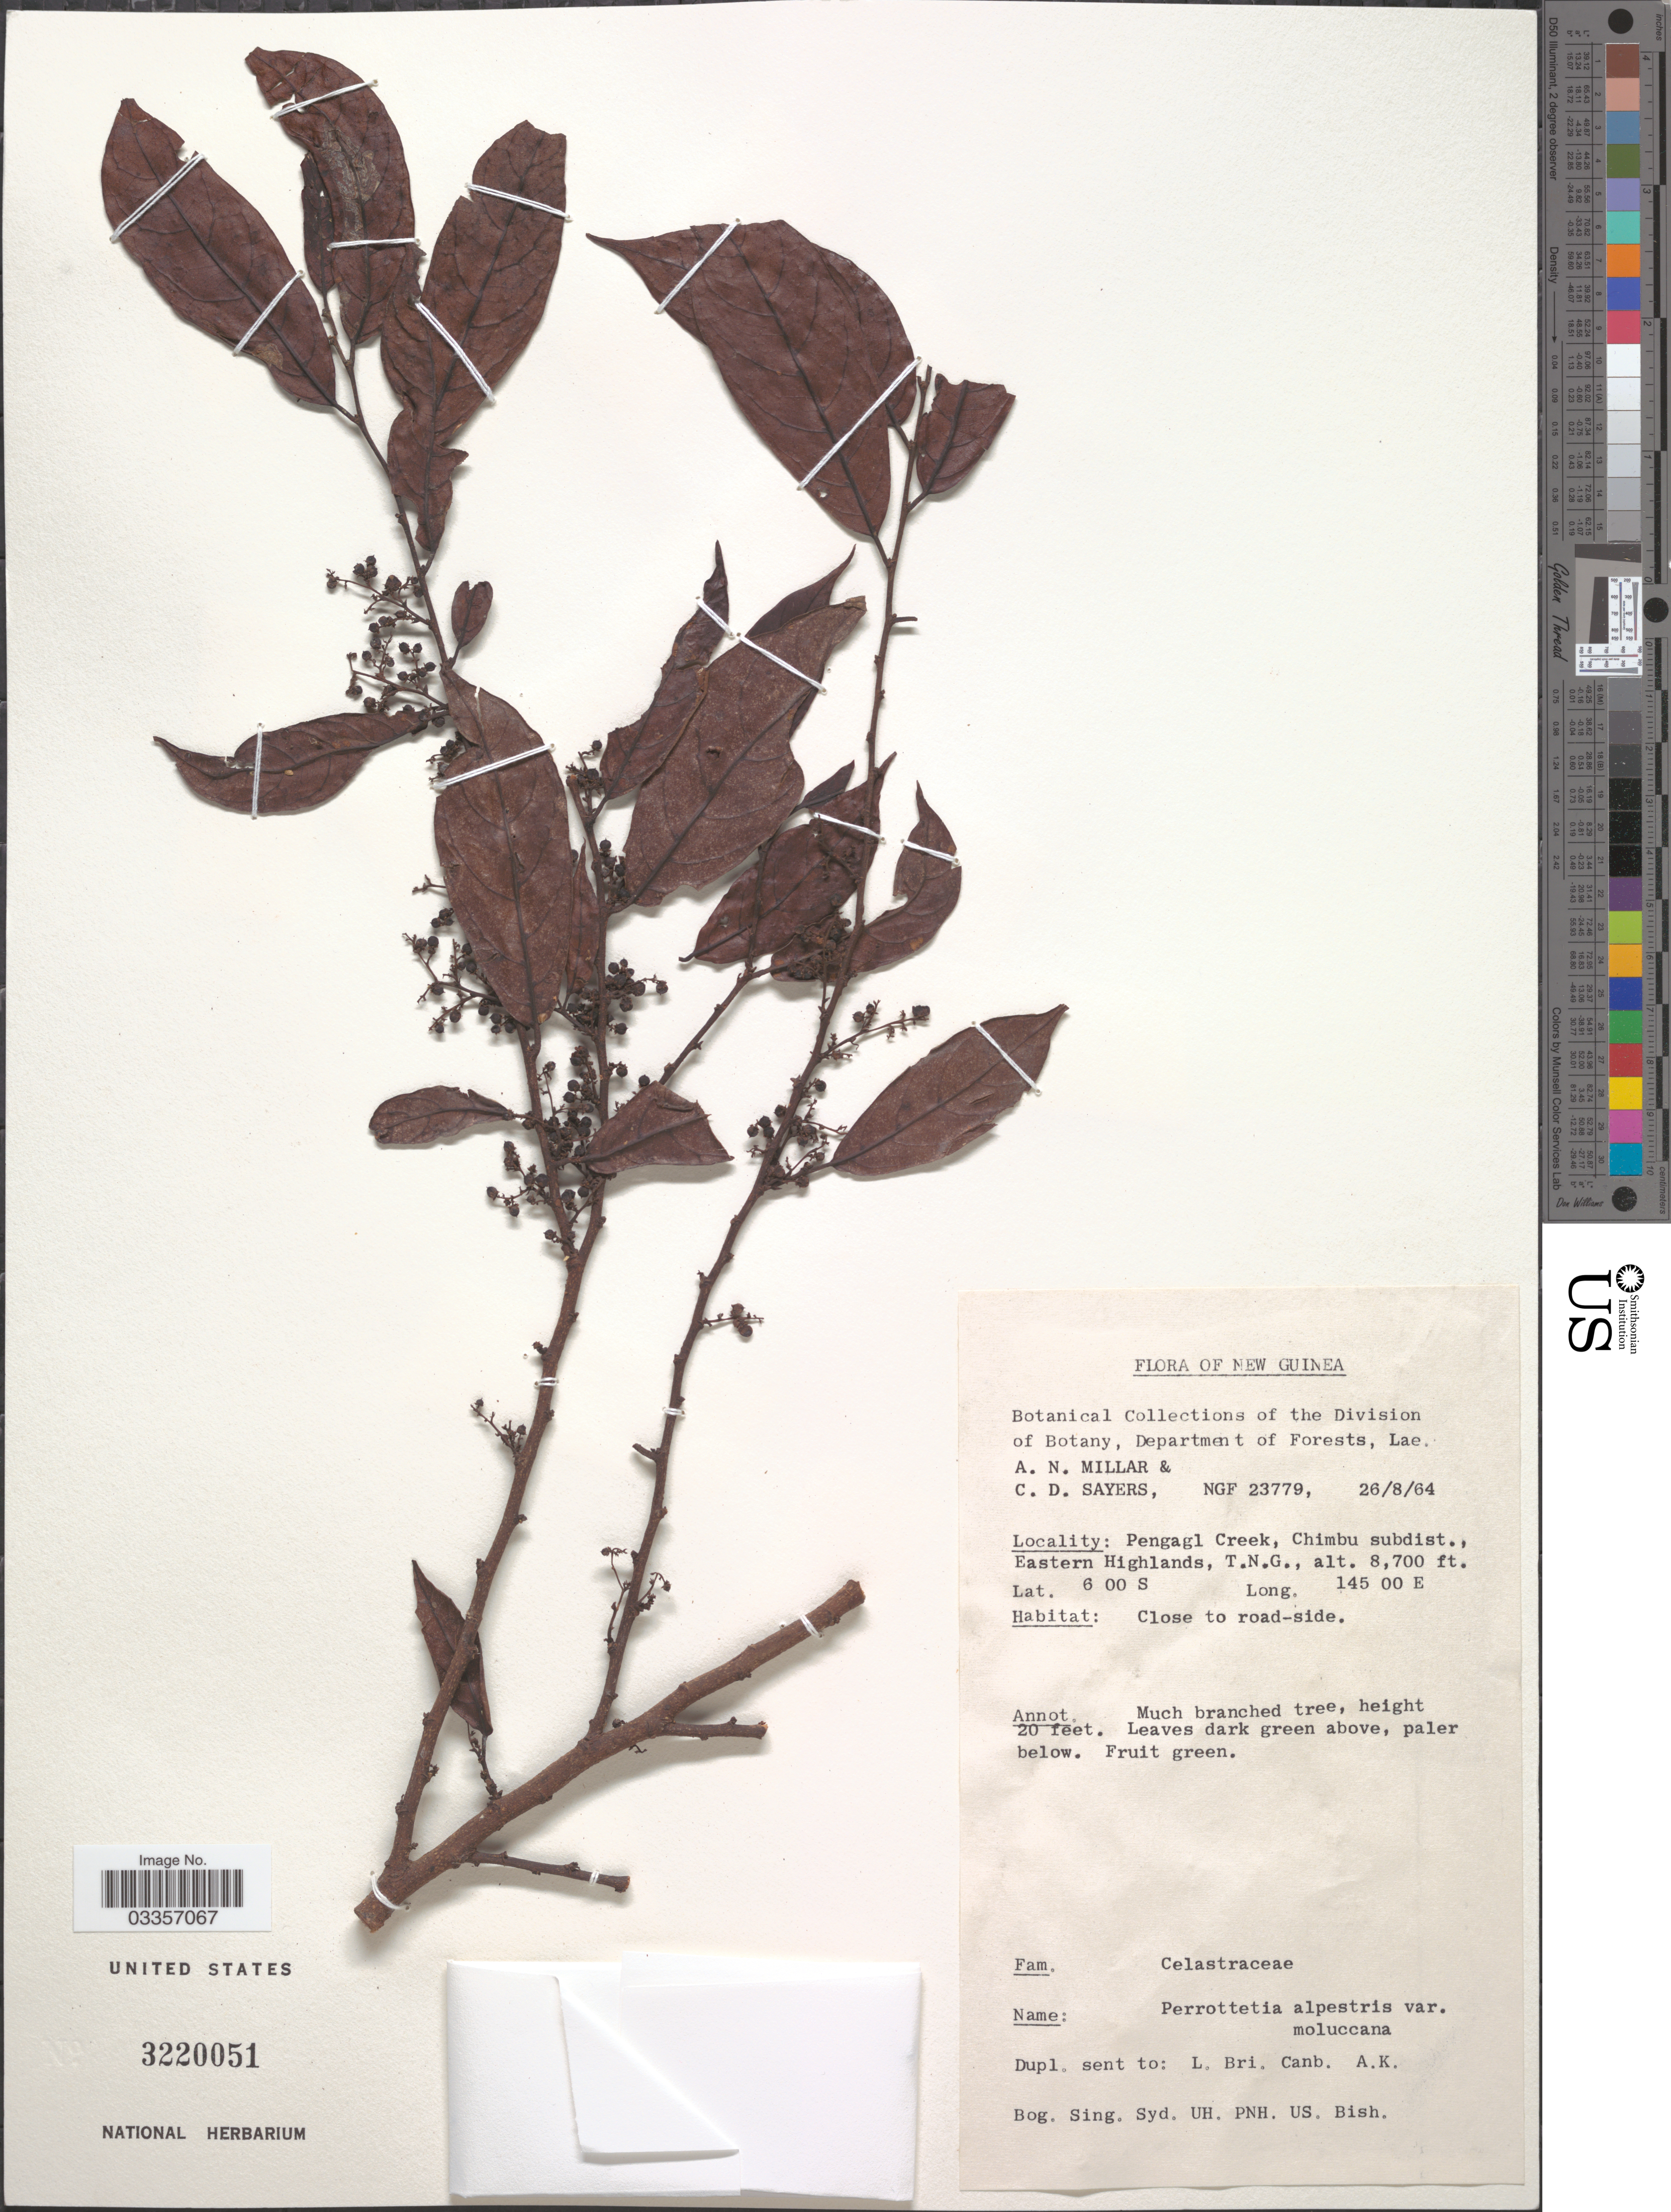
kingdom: Plantae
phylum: Tracheophyta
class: Magnoliopsida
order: Huerteales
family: Dipentodontaceae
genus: Perrottetia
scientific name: Perrottetia alpestris subsp. moluccana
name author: (Blume) Ding Hou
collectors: A. Millar & C. Sayers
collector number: NGF23779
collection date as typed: Transcribed d/m/y: 26/8/64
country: Papua New Guinea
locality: New Guinea, Pengagl Creek, Chimbu subdist., Eastern Highlands, T.N.G.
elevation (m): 2652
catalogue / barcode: US 3220051